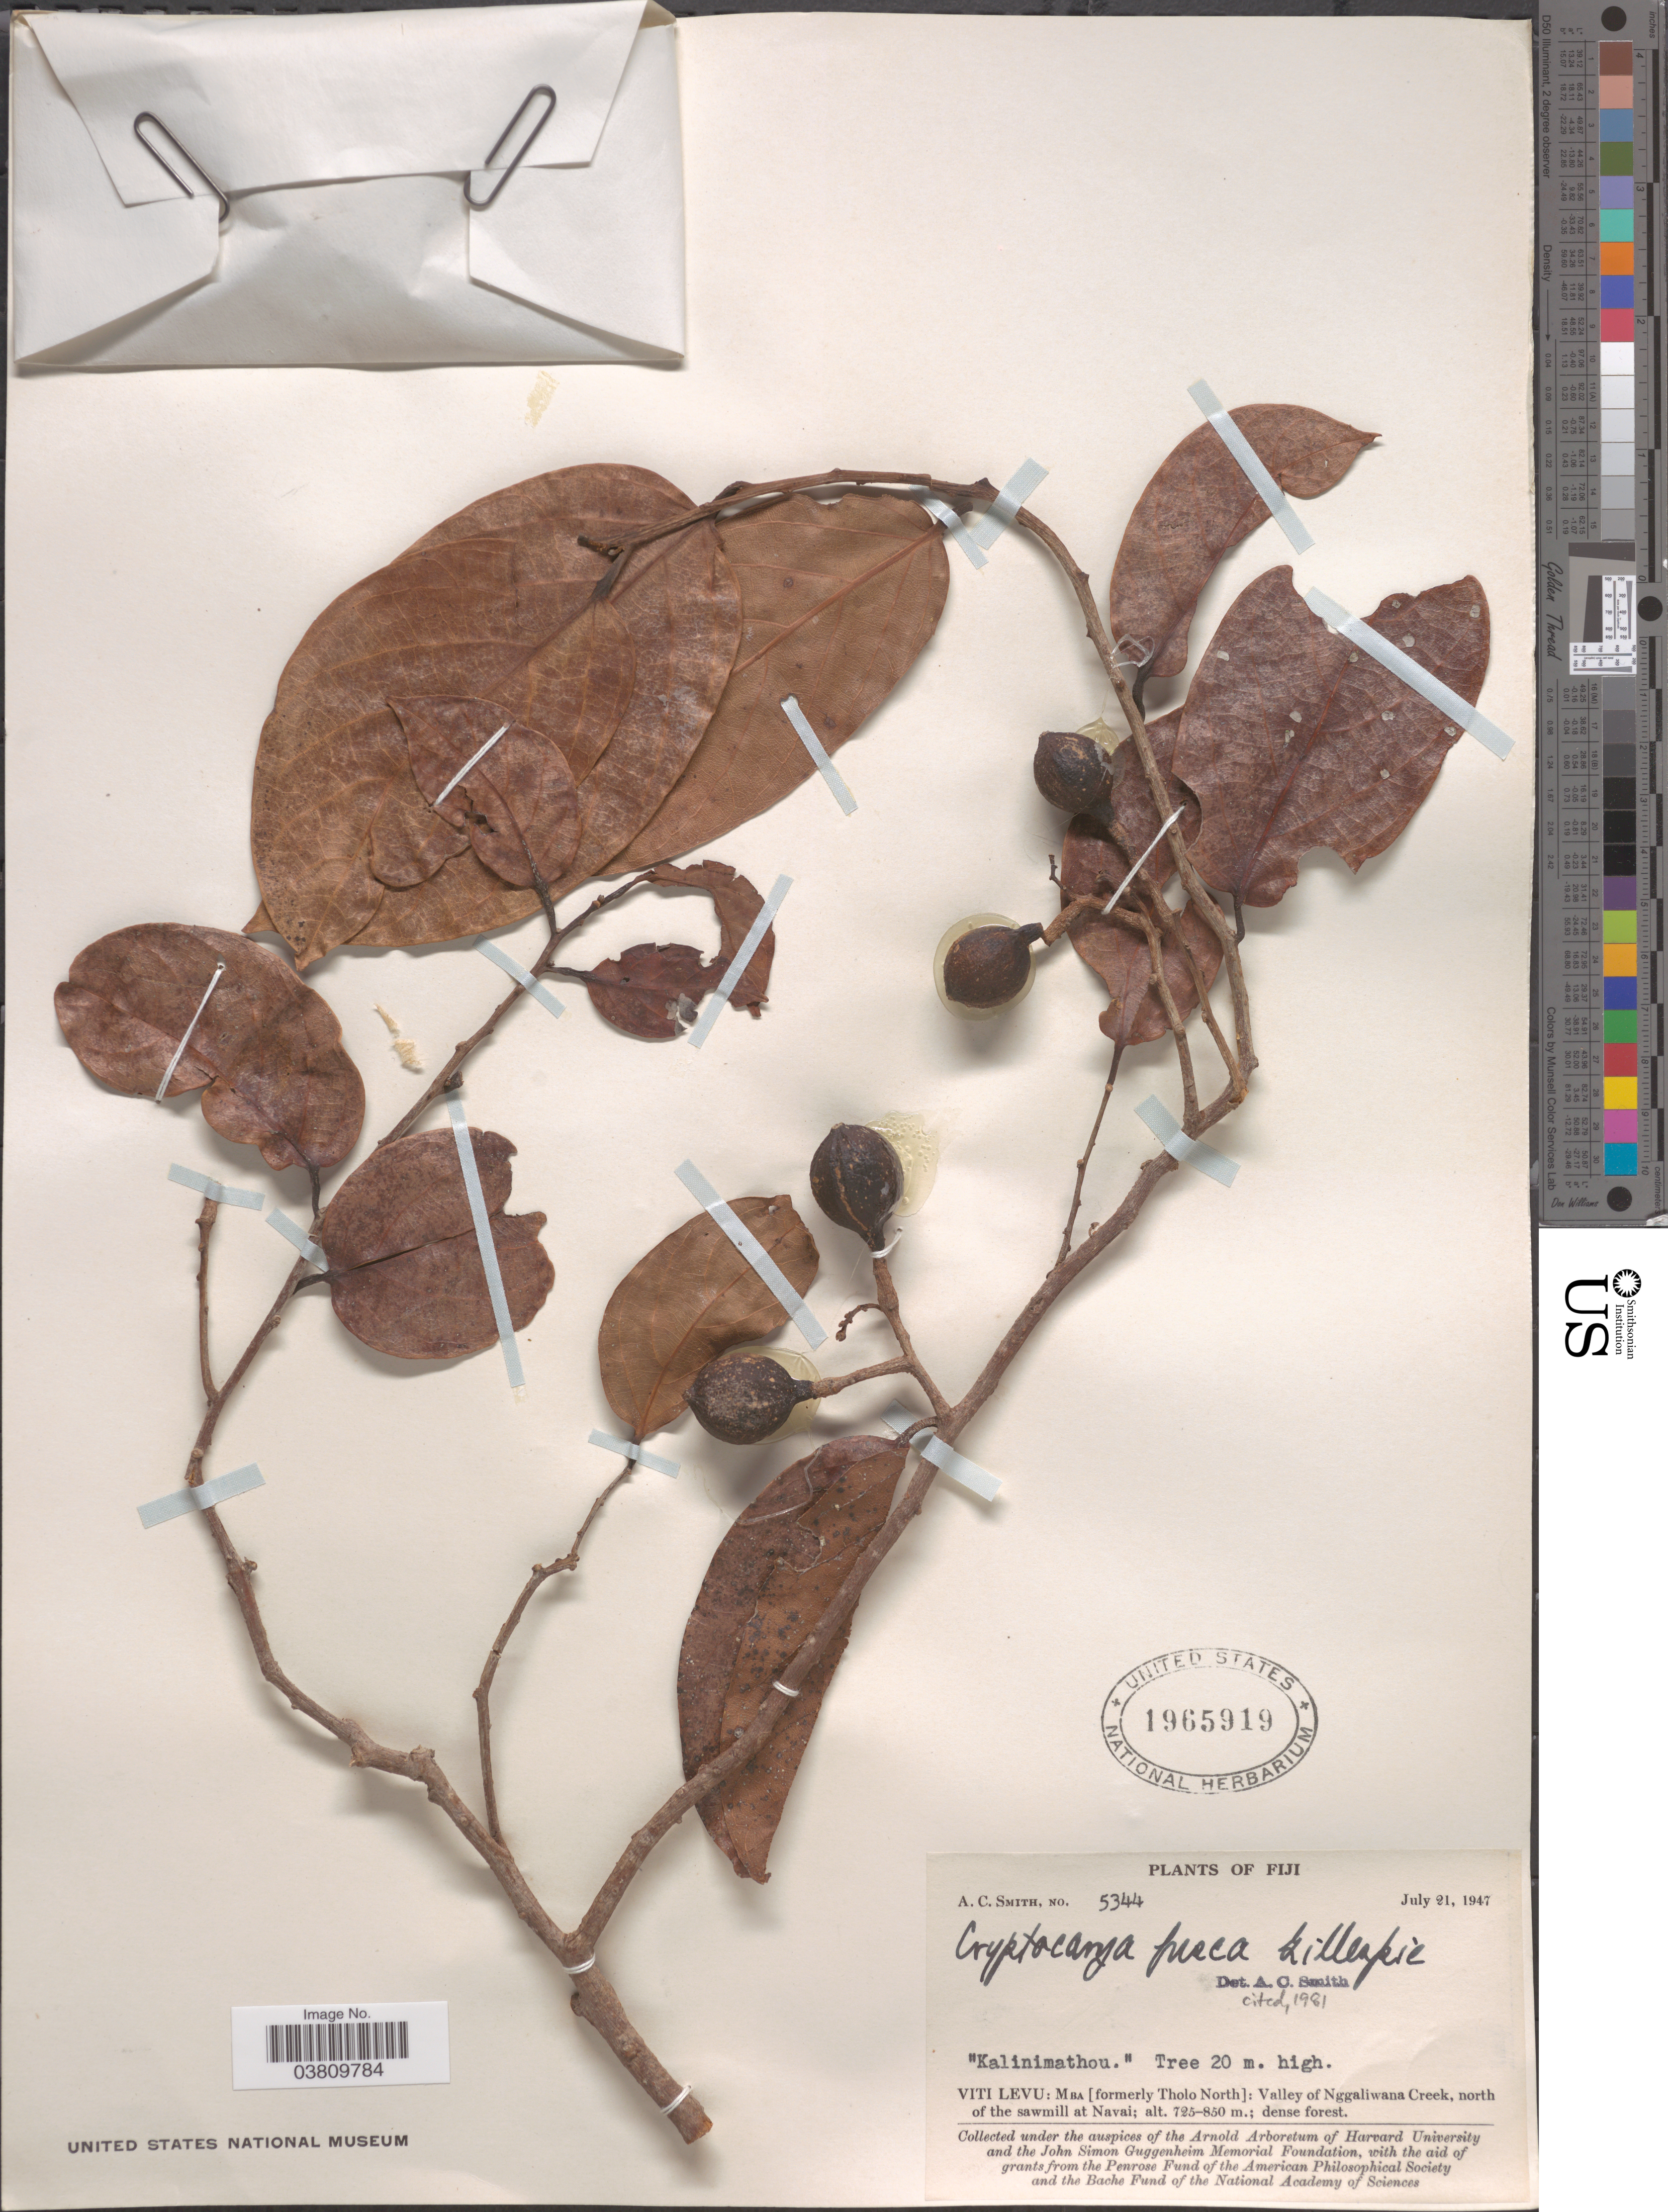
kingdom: Plantae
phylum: Tracheophyta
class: Magnoliopsida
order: Laurales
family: Lauraceae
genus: Cryptocarya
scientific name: Cryptocarya fusca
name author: Gillespie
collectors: A. C. Smith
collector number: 5344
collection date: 1947-07-21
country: Fiji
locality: Viti Levu: Mba [formerly Tholo North]: Valley of Nggaliwana Creek, north of the sawmill of Navai.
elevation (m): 725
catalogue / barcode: US 1965919